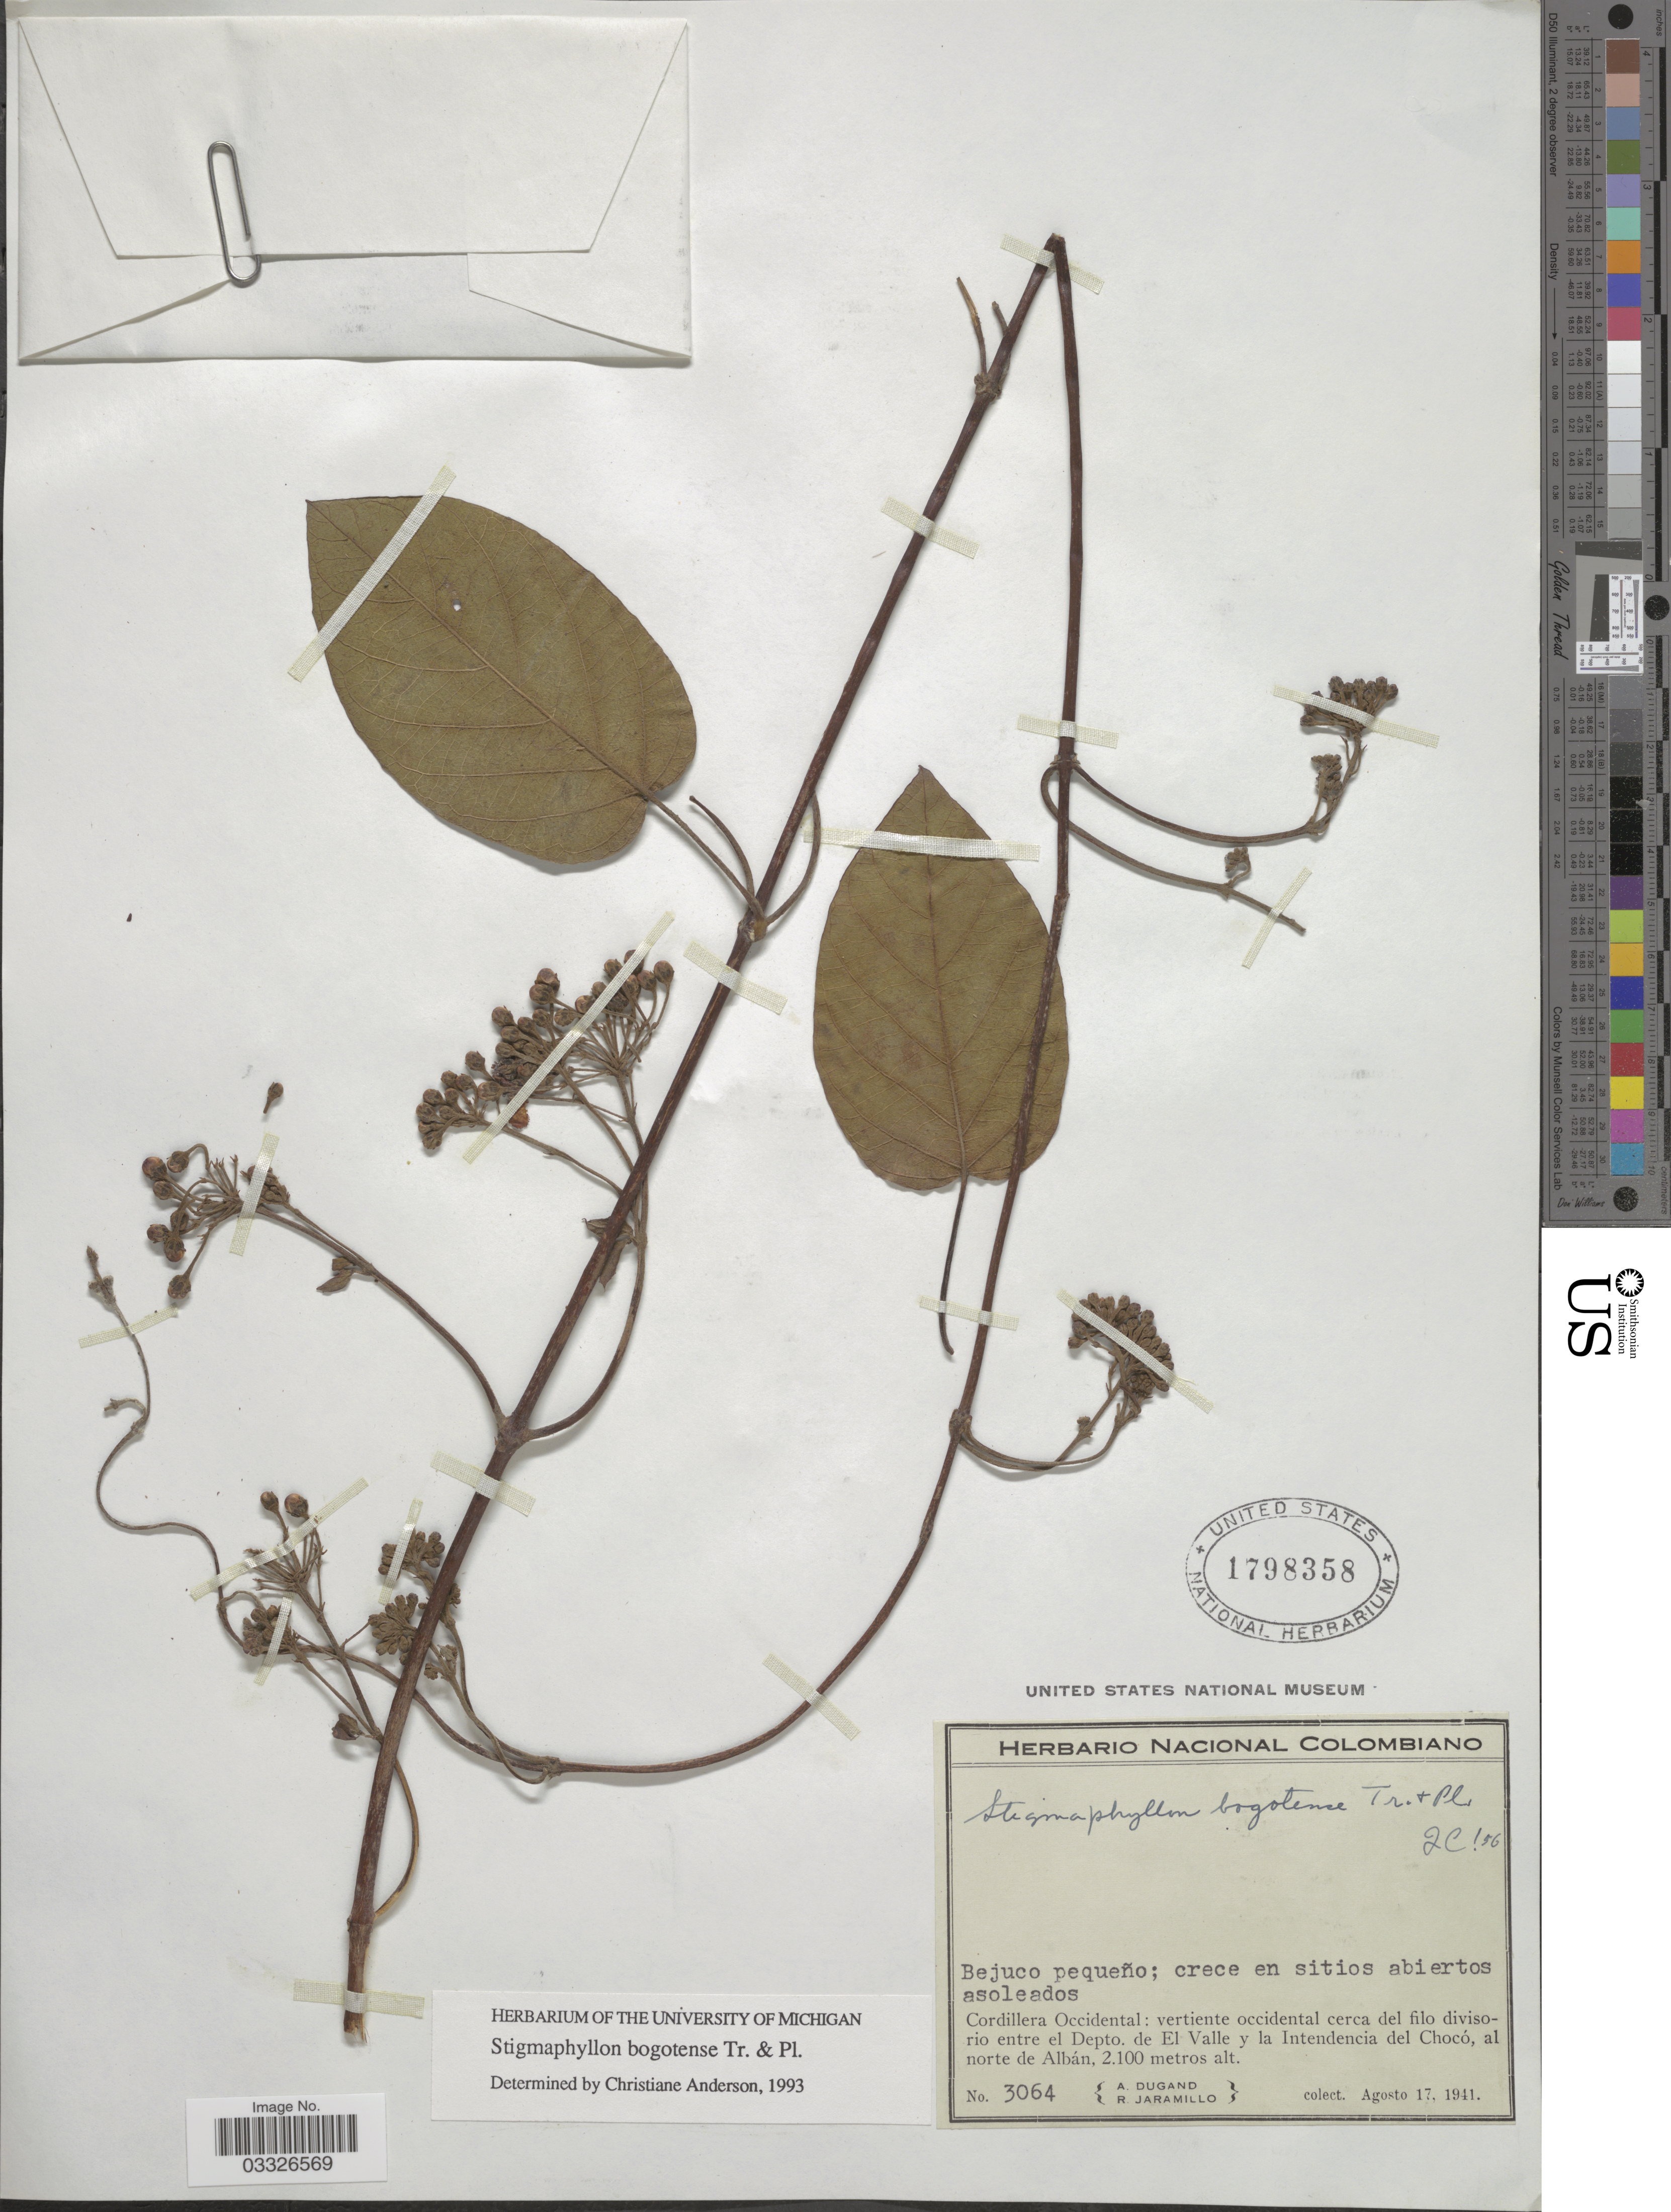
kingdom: Plantae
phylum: Tracheophyta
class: Magnoliopsida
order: Malpighiales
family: Malpighiaceae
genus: Stigmaphyllon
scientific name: Stigmaphyllon bogotense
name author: Triana & Planch.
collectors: A. Dugand & R. Jaramillo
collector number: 3064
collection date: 1941-08-17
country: Colombia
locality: Cordillera Occidental: vertiente occidental cerca edl filo divisorio entre el Depto. de El Valle y la Intendencia del Chocó, al norte de Albán.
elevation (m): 2100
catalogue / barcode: US 1798358